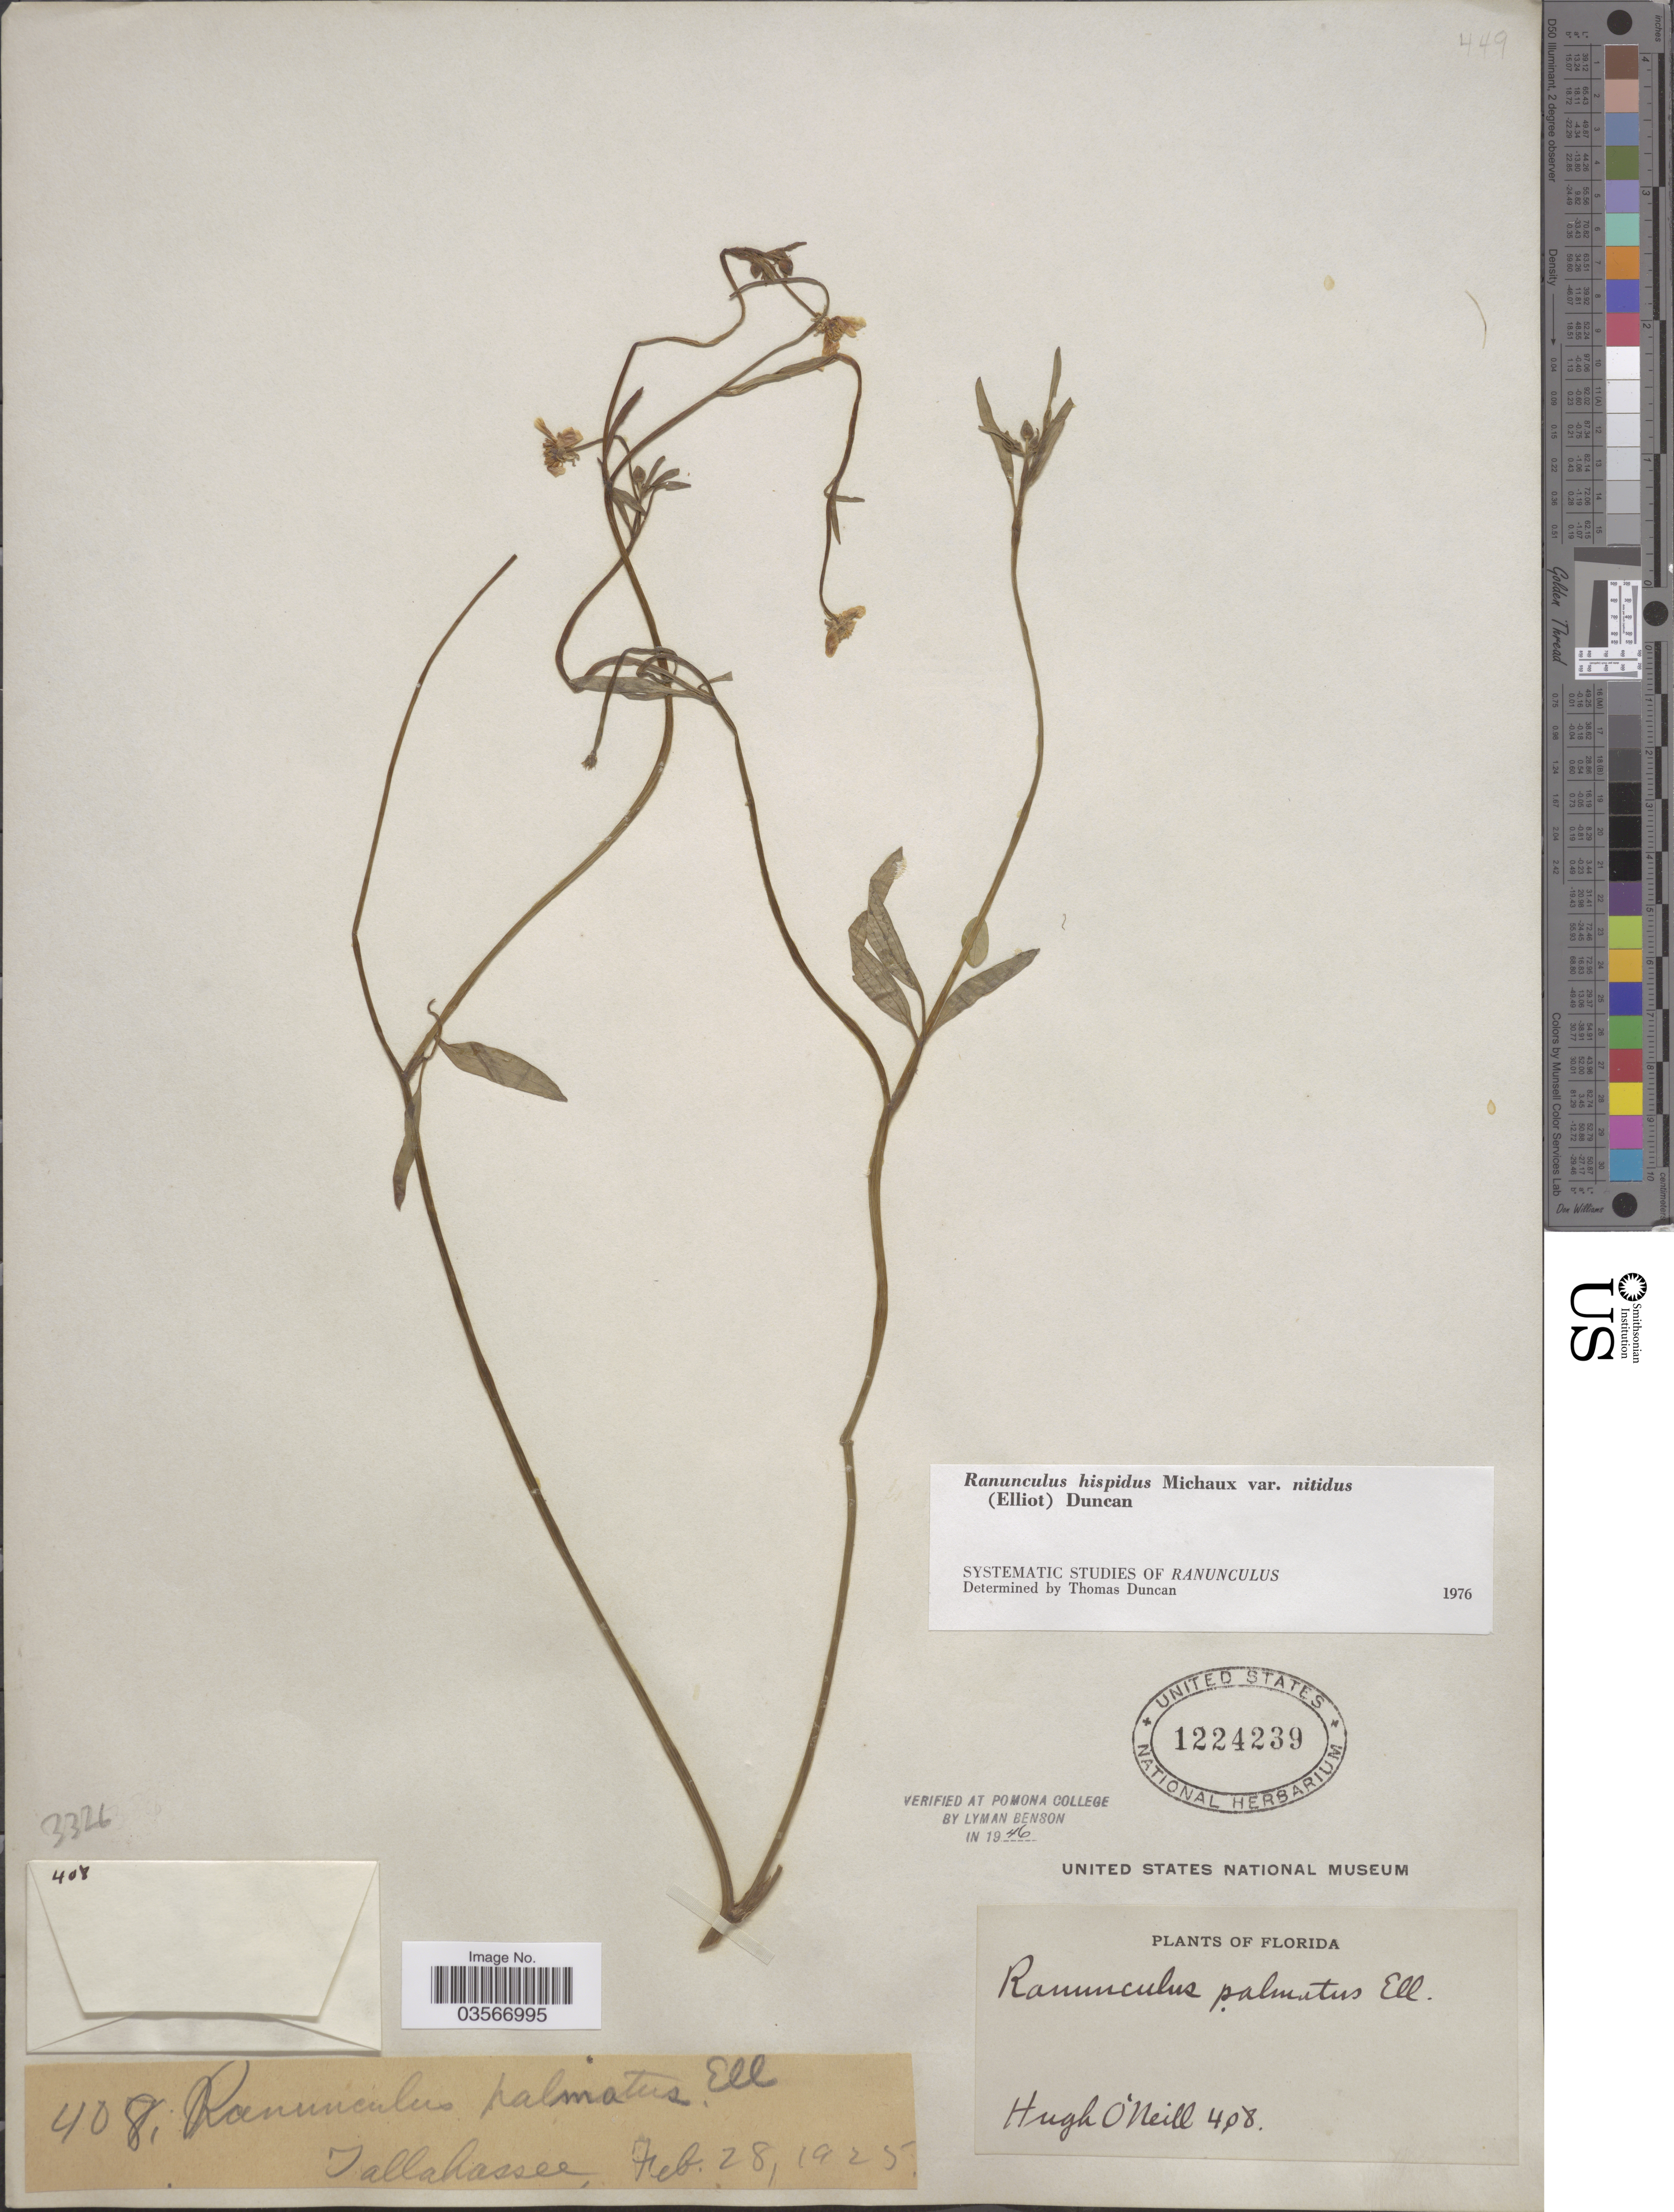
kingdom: Plantae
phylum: Tracheophyta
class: Magnoliopsida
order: Ranunculales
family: Ranunculaceae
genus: Ranunculus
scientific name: Ranunculus hispidus var. nitidus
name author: (Chapm.) T. Duncan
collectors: H. O'Neill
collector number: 408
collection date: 1925-02-28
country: United States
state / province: Florida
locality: Tallahassee.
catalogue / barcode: US 1224239